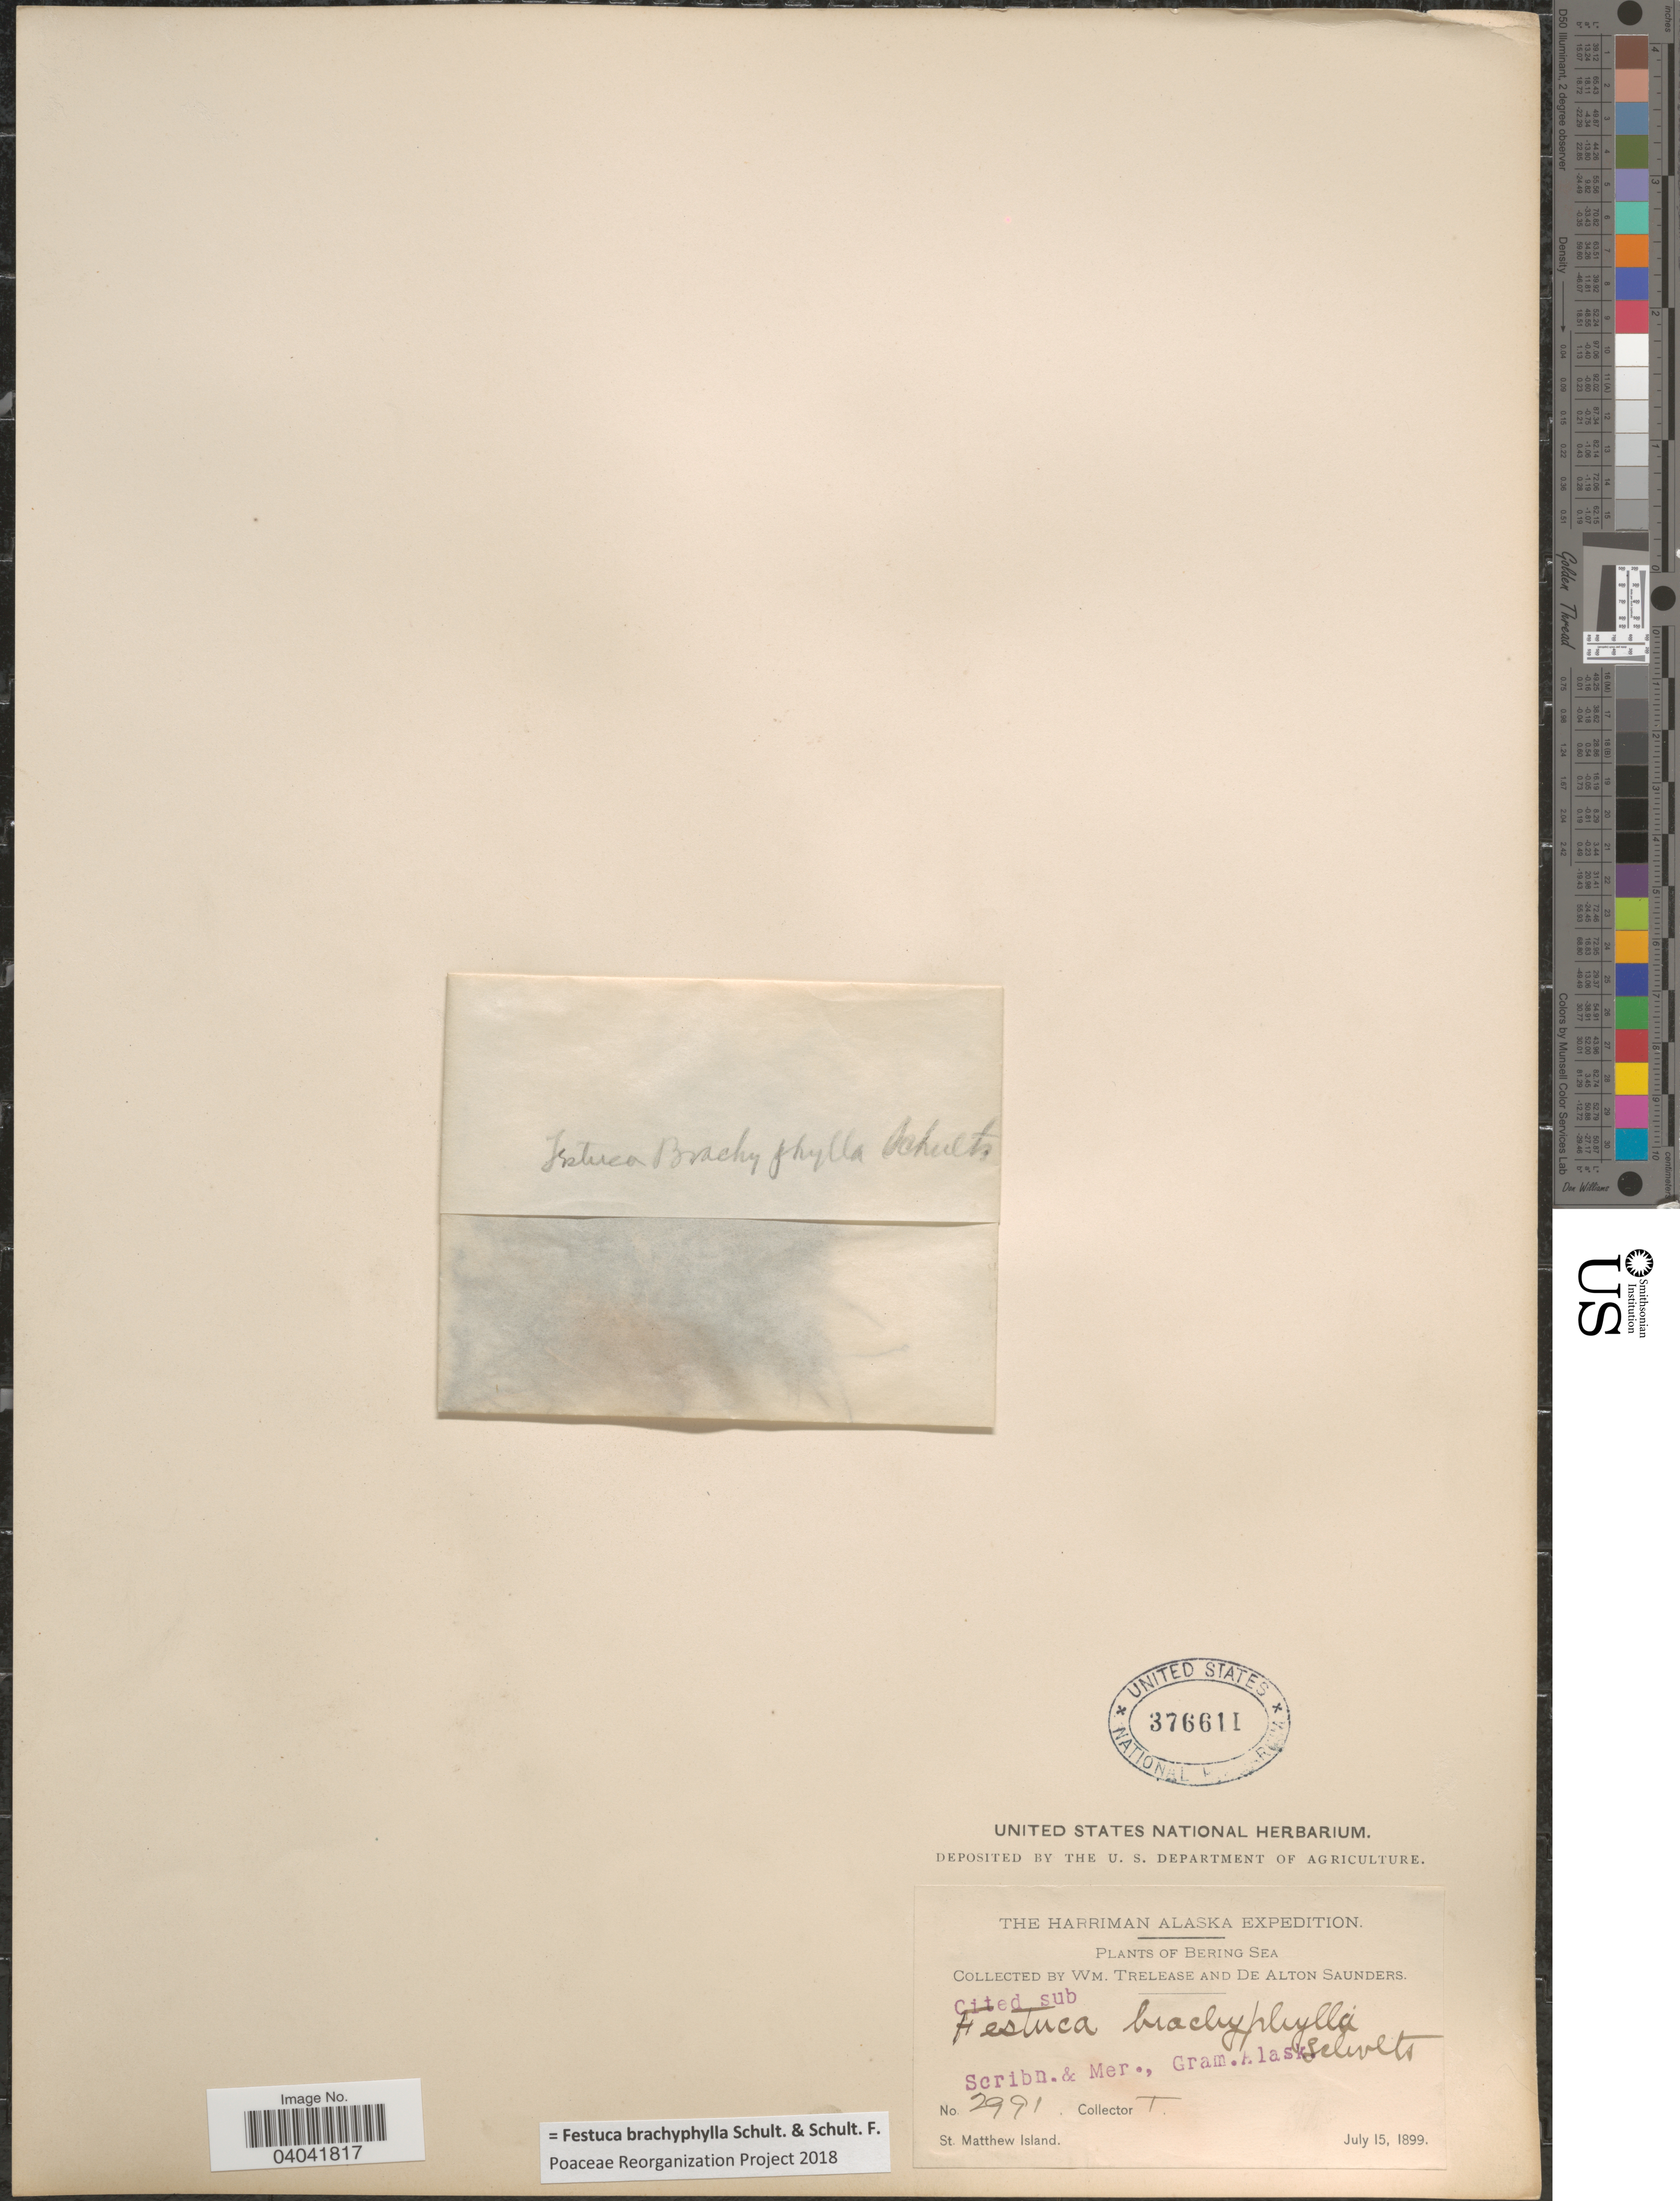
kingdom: Plantae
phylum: Tracheophyta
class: Liliopsida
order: Poales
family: Poaceae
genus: Festuca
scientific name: Festuca brachyphylla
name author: Schult. & Schult. f.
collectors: W. Trelease & D. A. Saunders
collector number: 2991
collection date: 1899-07-15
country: United States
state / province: Alaska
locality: Bering Sea. St. Matthew Island.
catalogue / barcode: US 376611